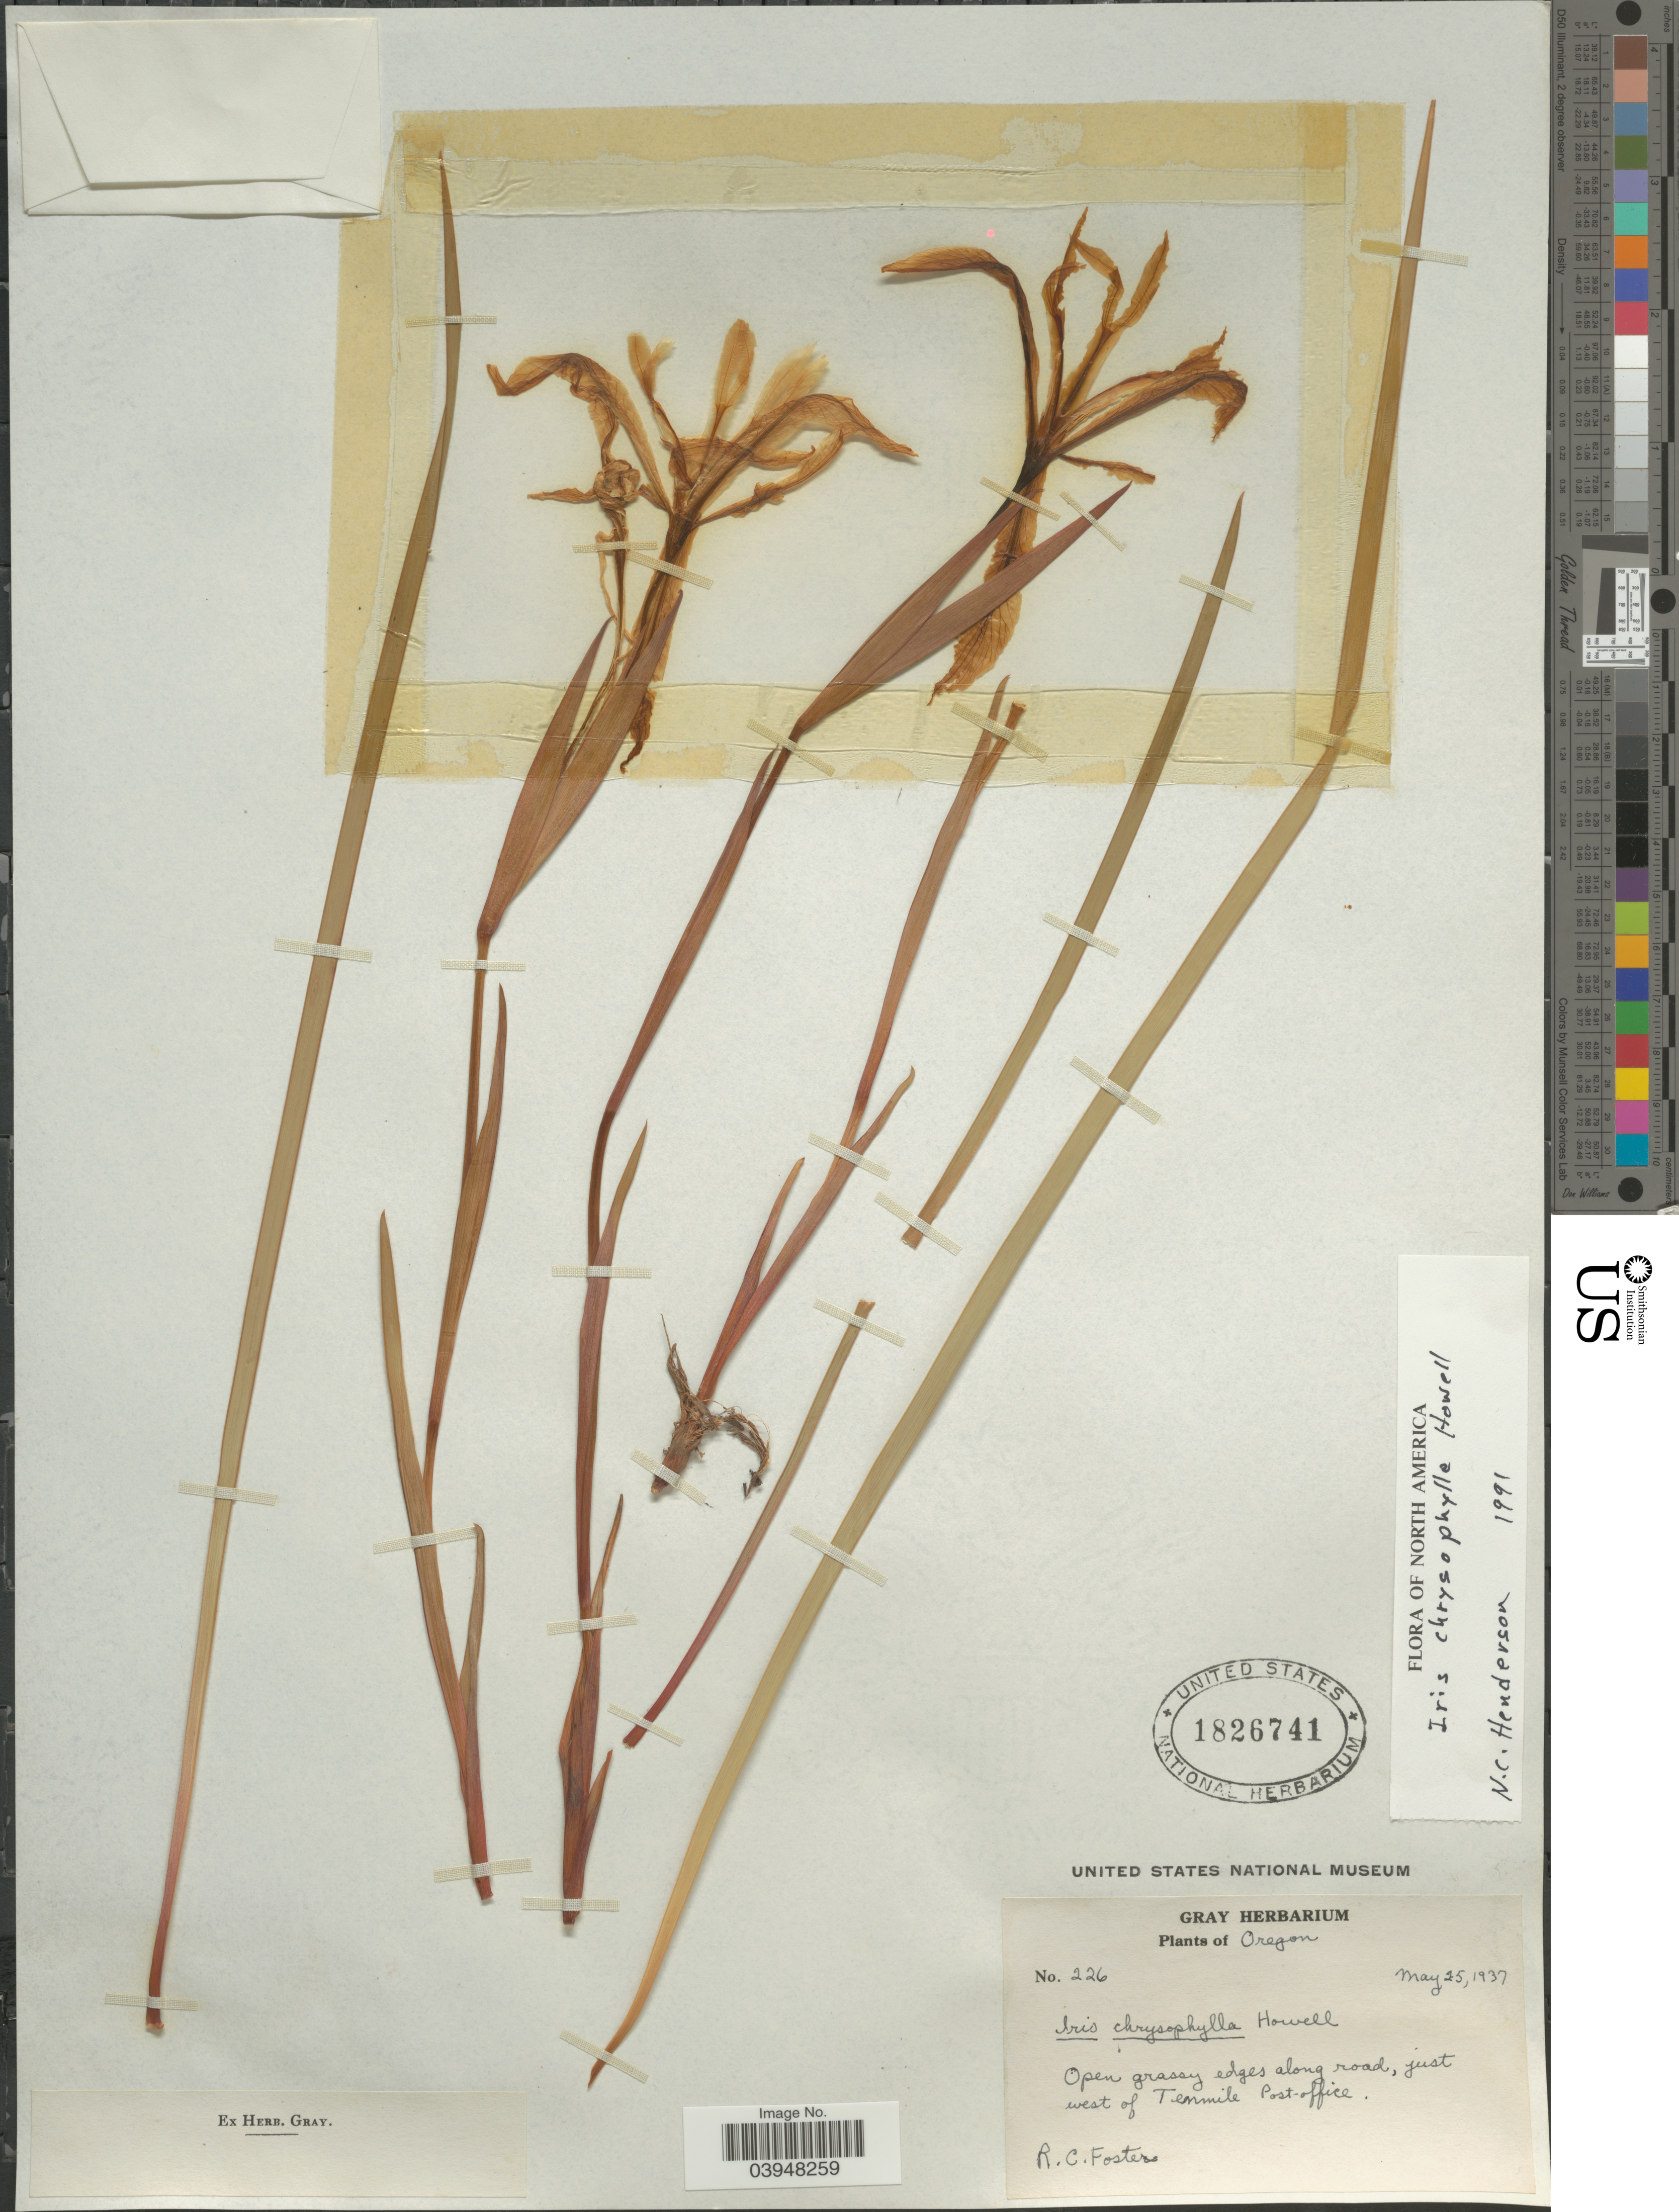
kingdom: Plantae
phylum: Tracheophyta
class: Liliopsida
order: Asparagales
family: Iridaceae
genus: Iris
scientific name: Iris chrysophylla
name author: Howell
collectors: R. C. Foster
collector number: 226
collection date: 1937-05-25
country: United States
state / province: Oregon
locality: Open grassy edges along road, just west of Tenmile Post-office.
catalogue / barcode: US 1826741